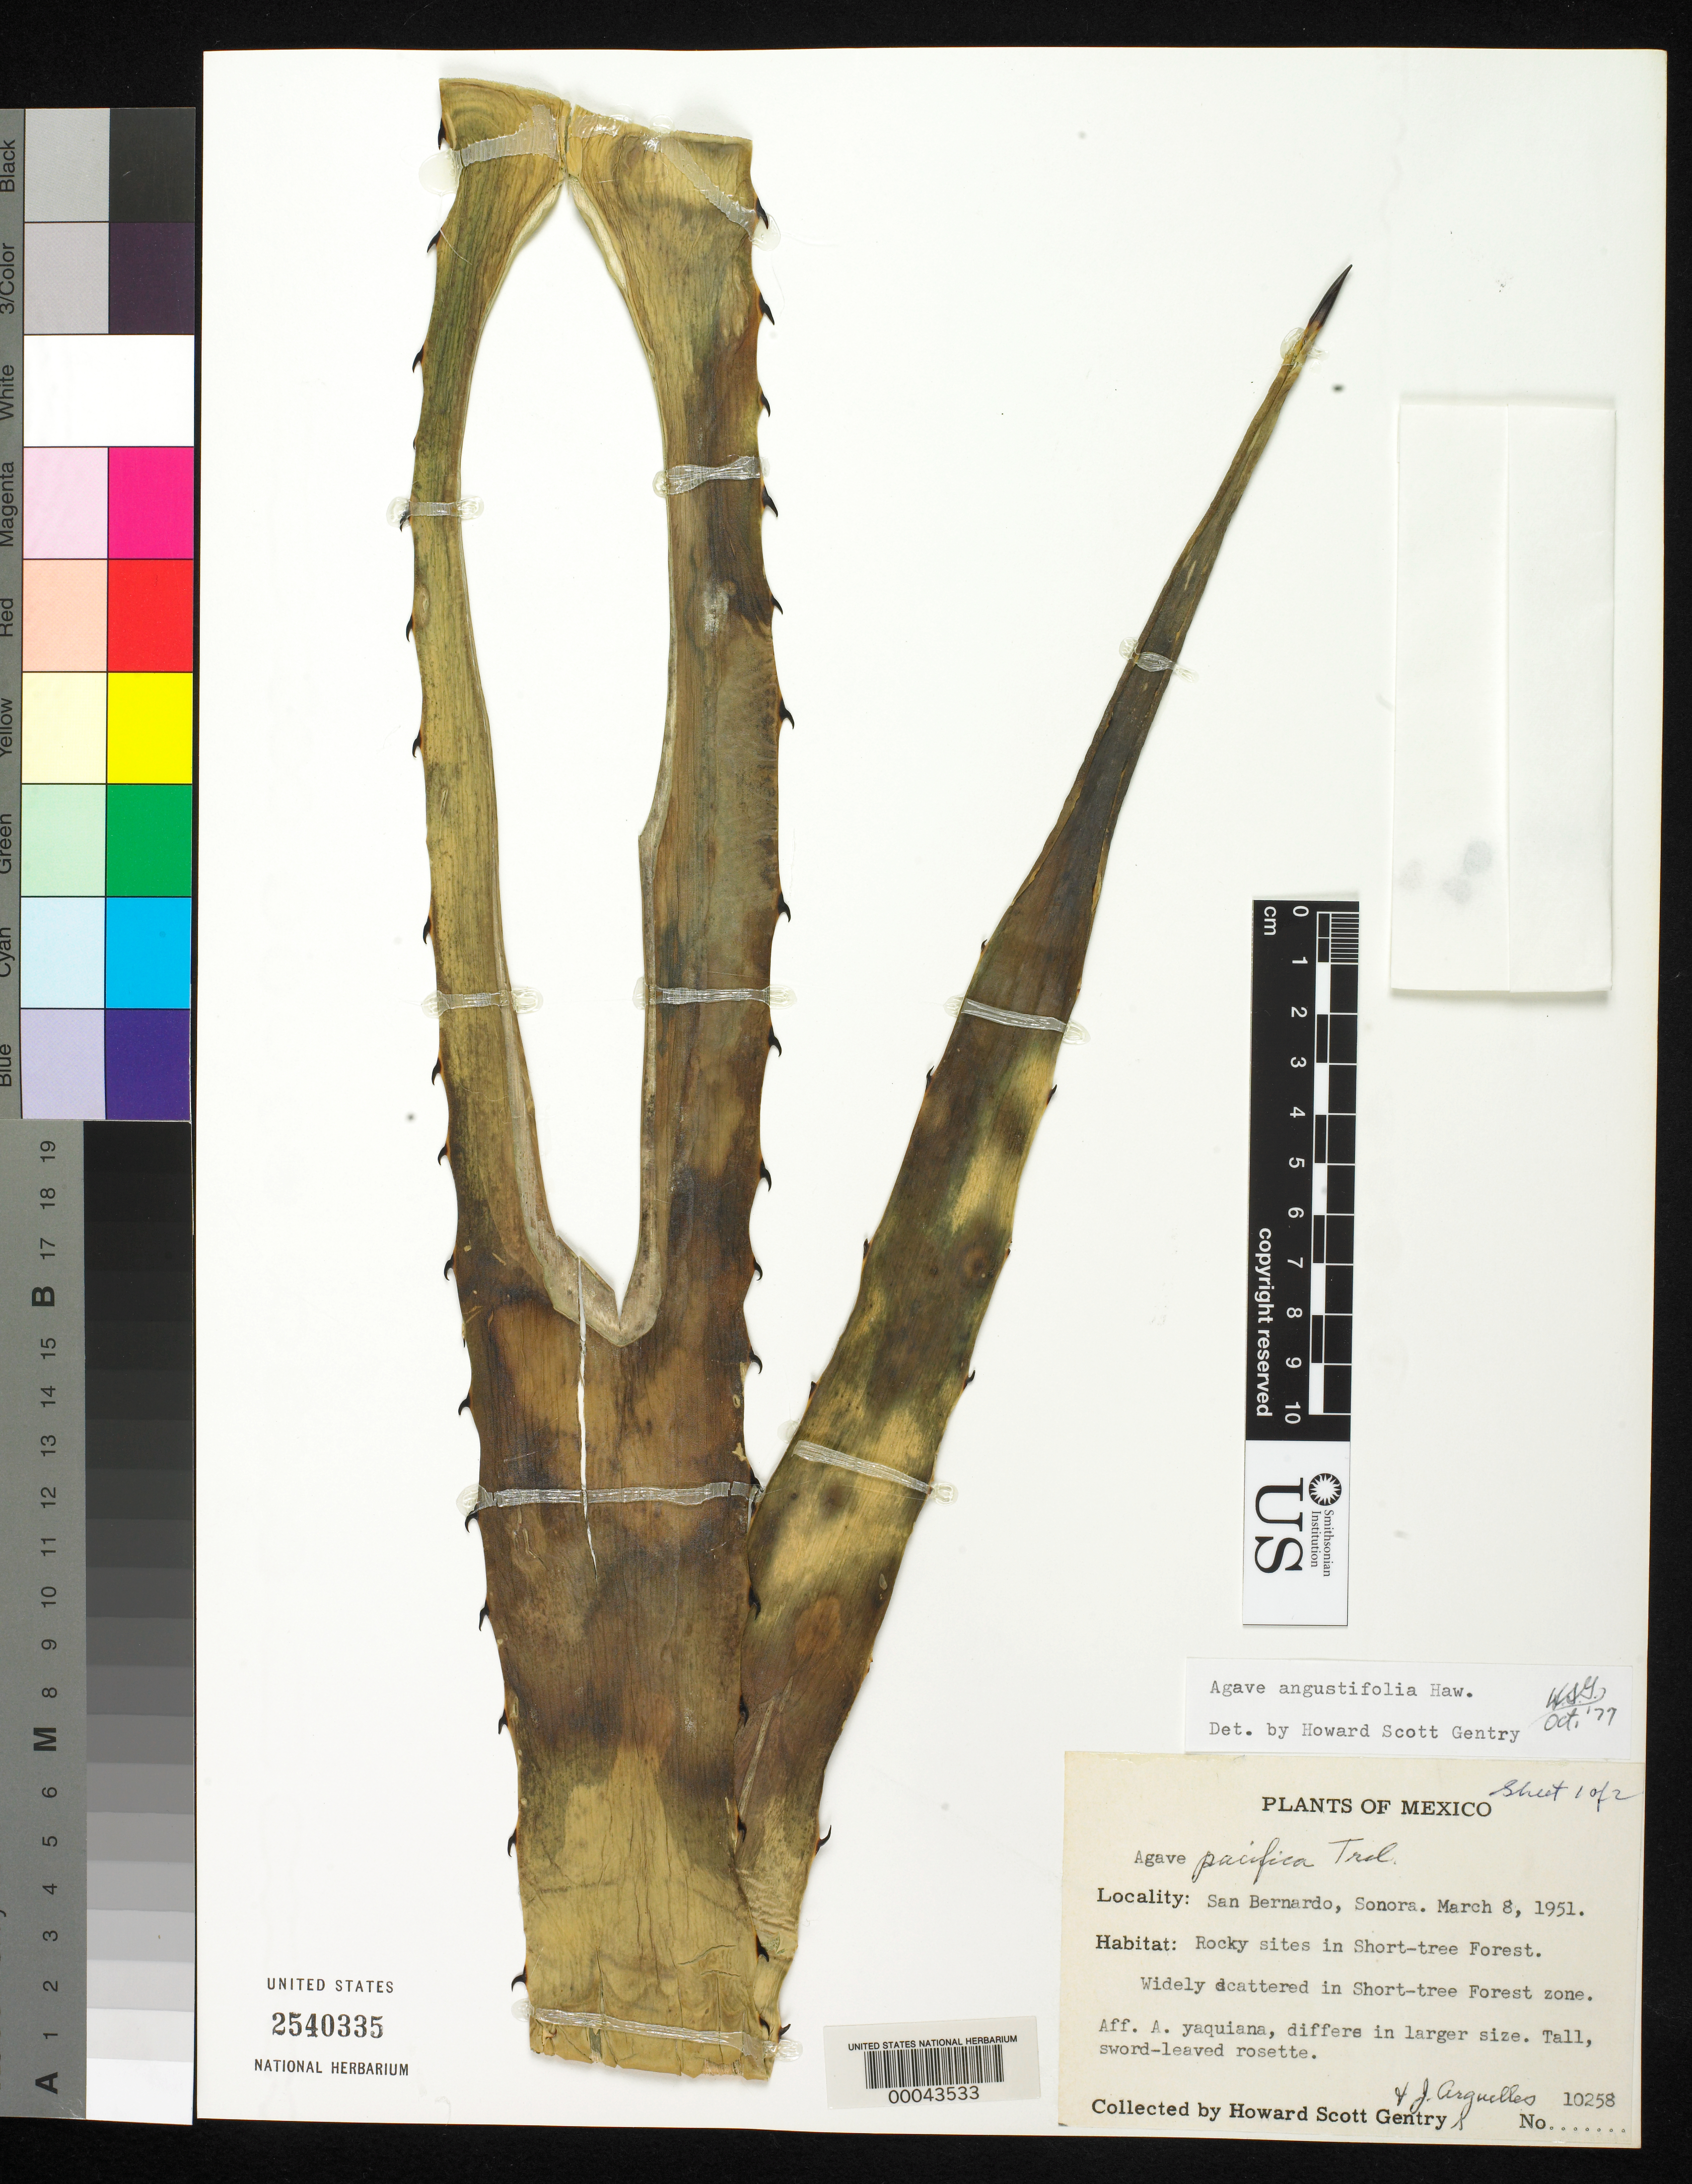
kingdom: Plantae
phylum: Tracheophyta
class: Liliopsida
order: Asparagales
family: Asparagaceae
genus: Agave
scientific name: Agave angustifolia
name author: Haw.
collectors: H. S. Gentry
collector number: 10258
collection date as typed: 08 Mar 1951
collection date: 1951-03-08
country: Mexico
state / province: Sonora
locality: San bernardo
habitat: Rocky sites in short-tree forest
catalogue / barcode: US 2540335